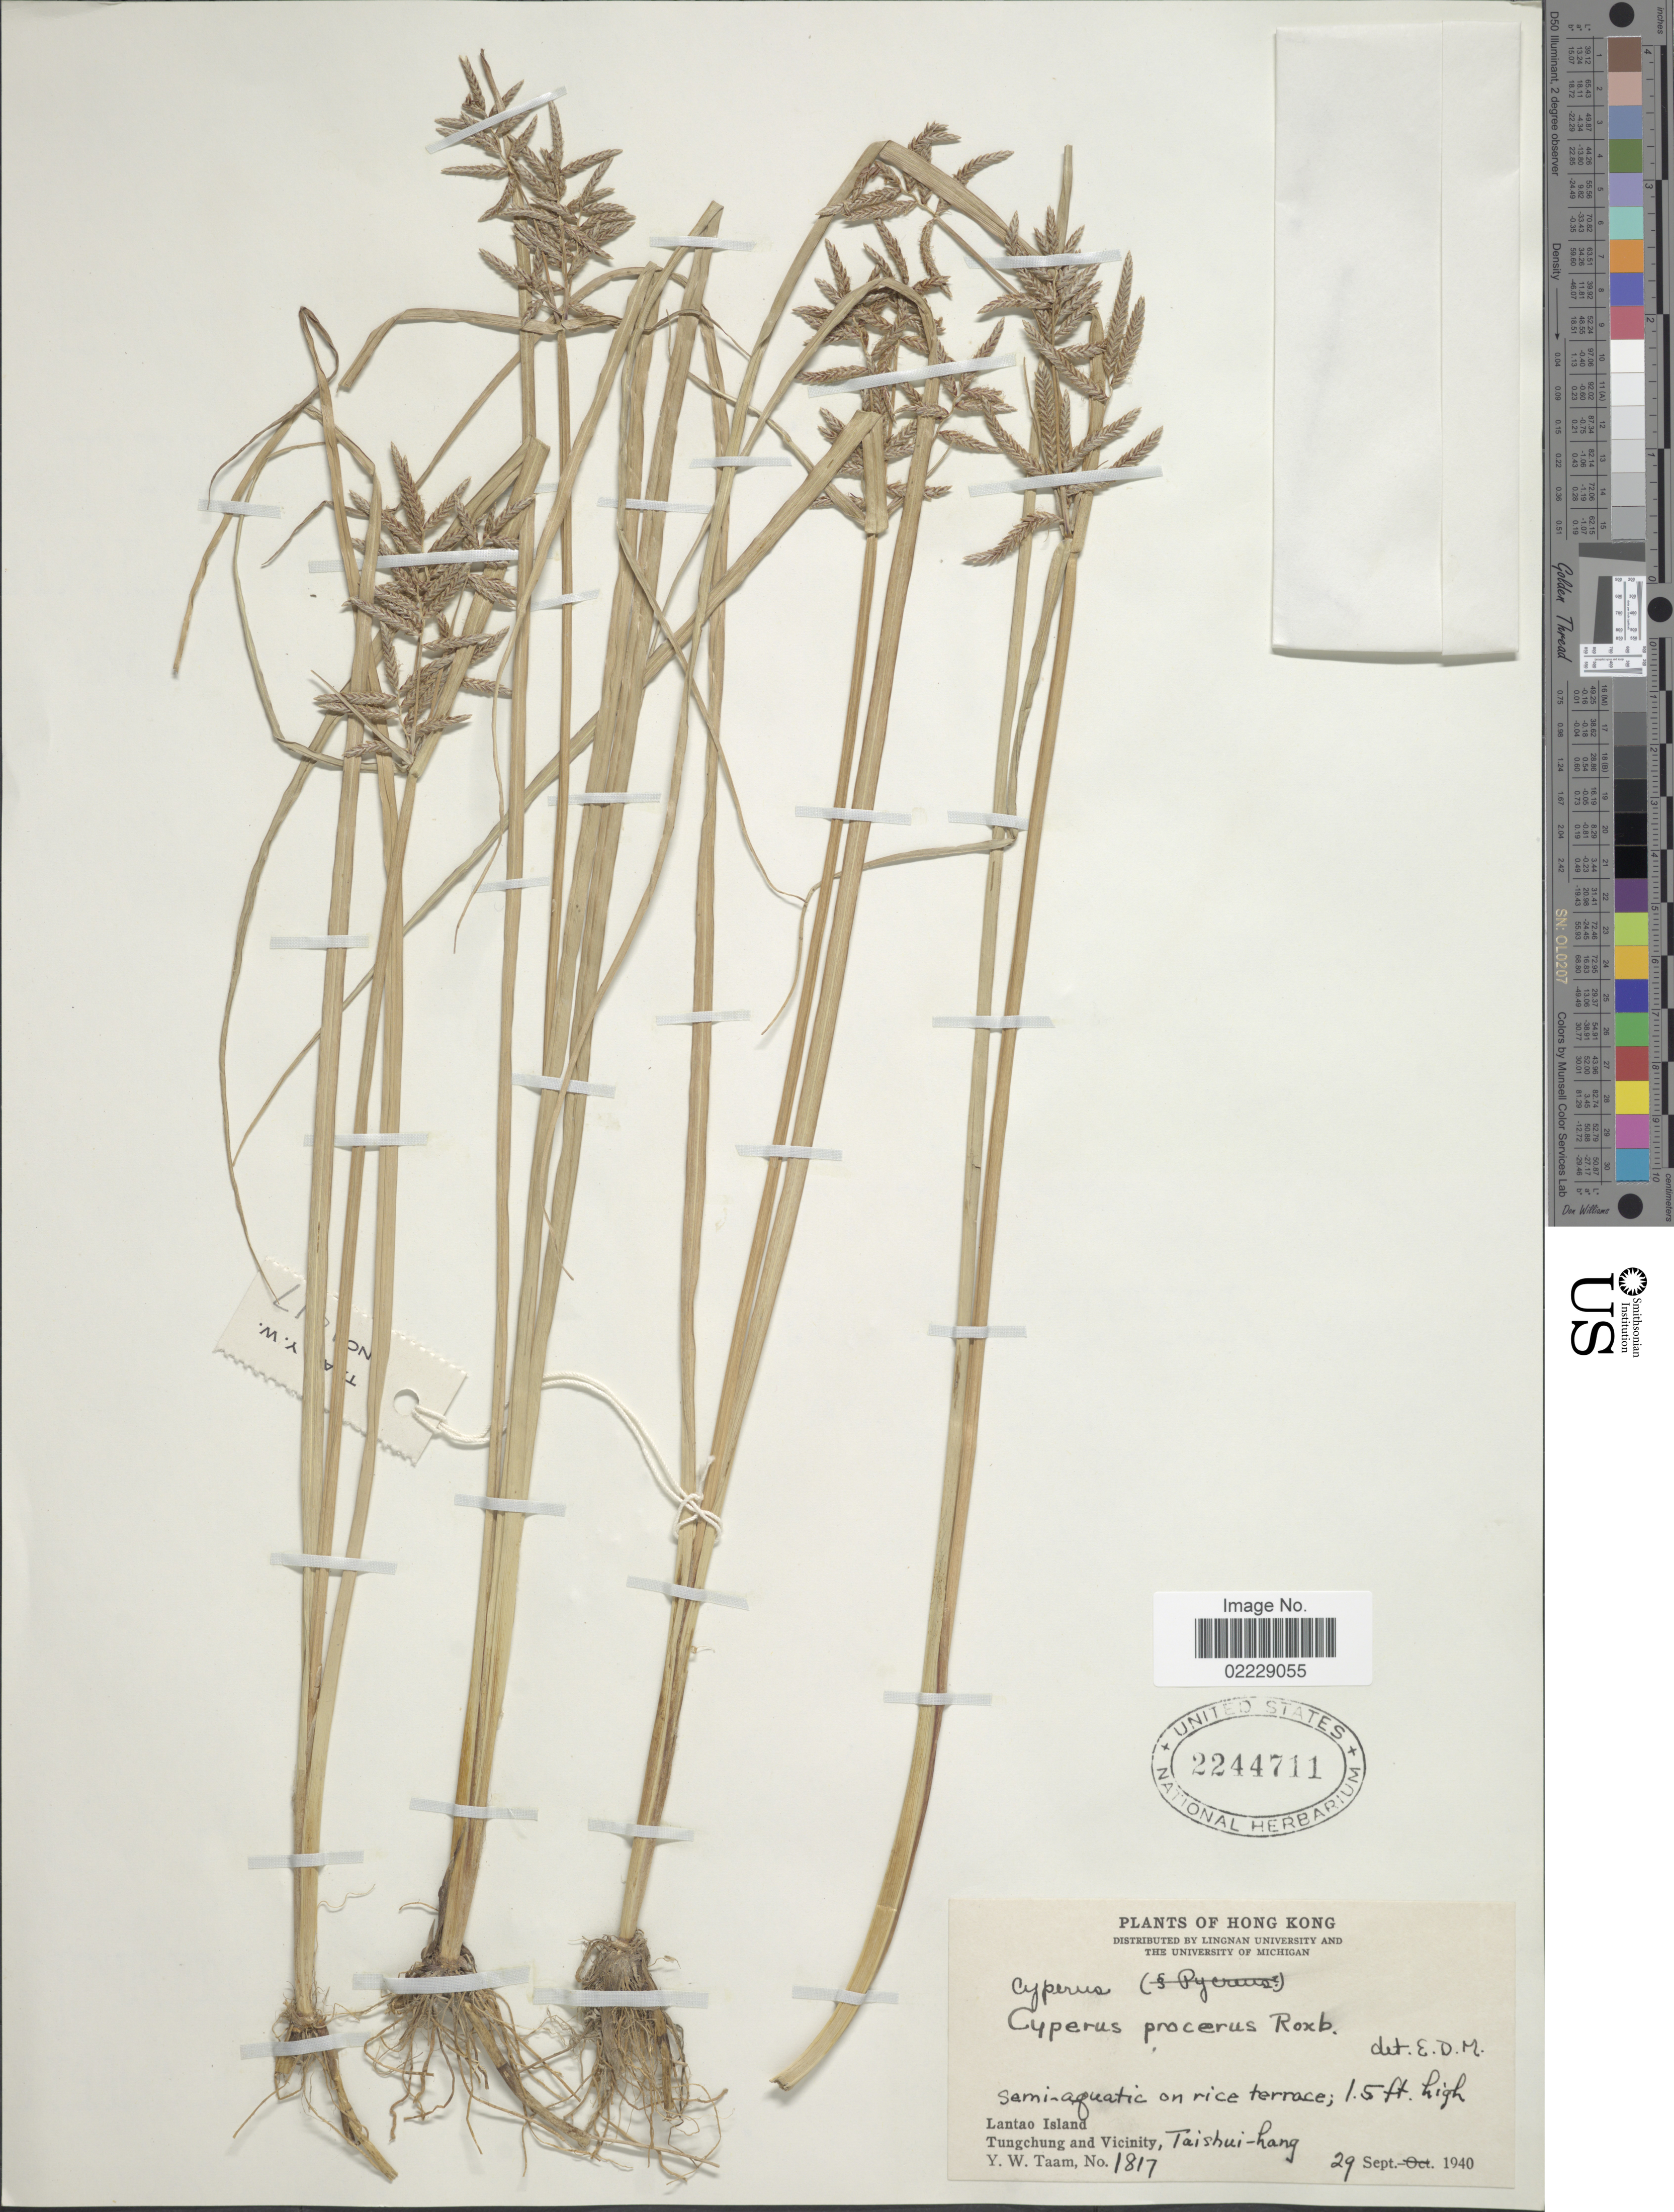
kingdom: Plantae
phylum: Tracheophyta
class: Liliopsida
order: Poales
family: Cyperaceae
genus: Cyperus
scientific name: Cyperus procerus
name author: Rottb.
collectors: Y. W. Taam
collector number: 1817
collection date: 1940-09-29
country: China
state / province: Hong Kong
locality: Lantao Island. Tungchung and Vicinity, Taishui-Lang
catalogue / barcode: US 2244711